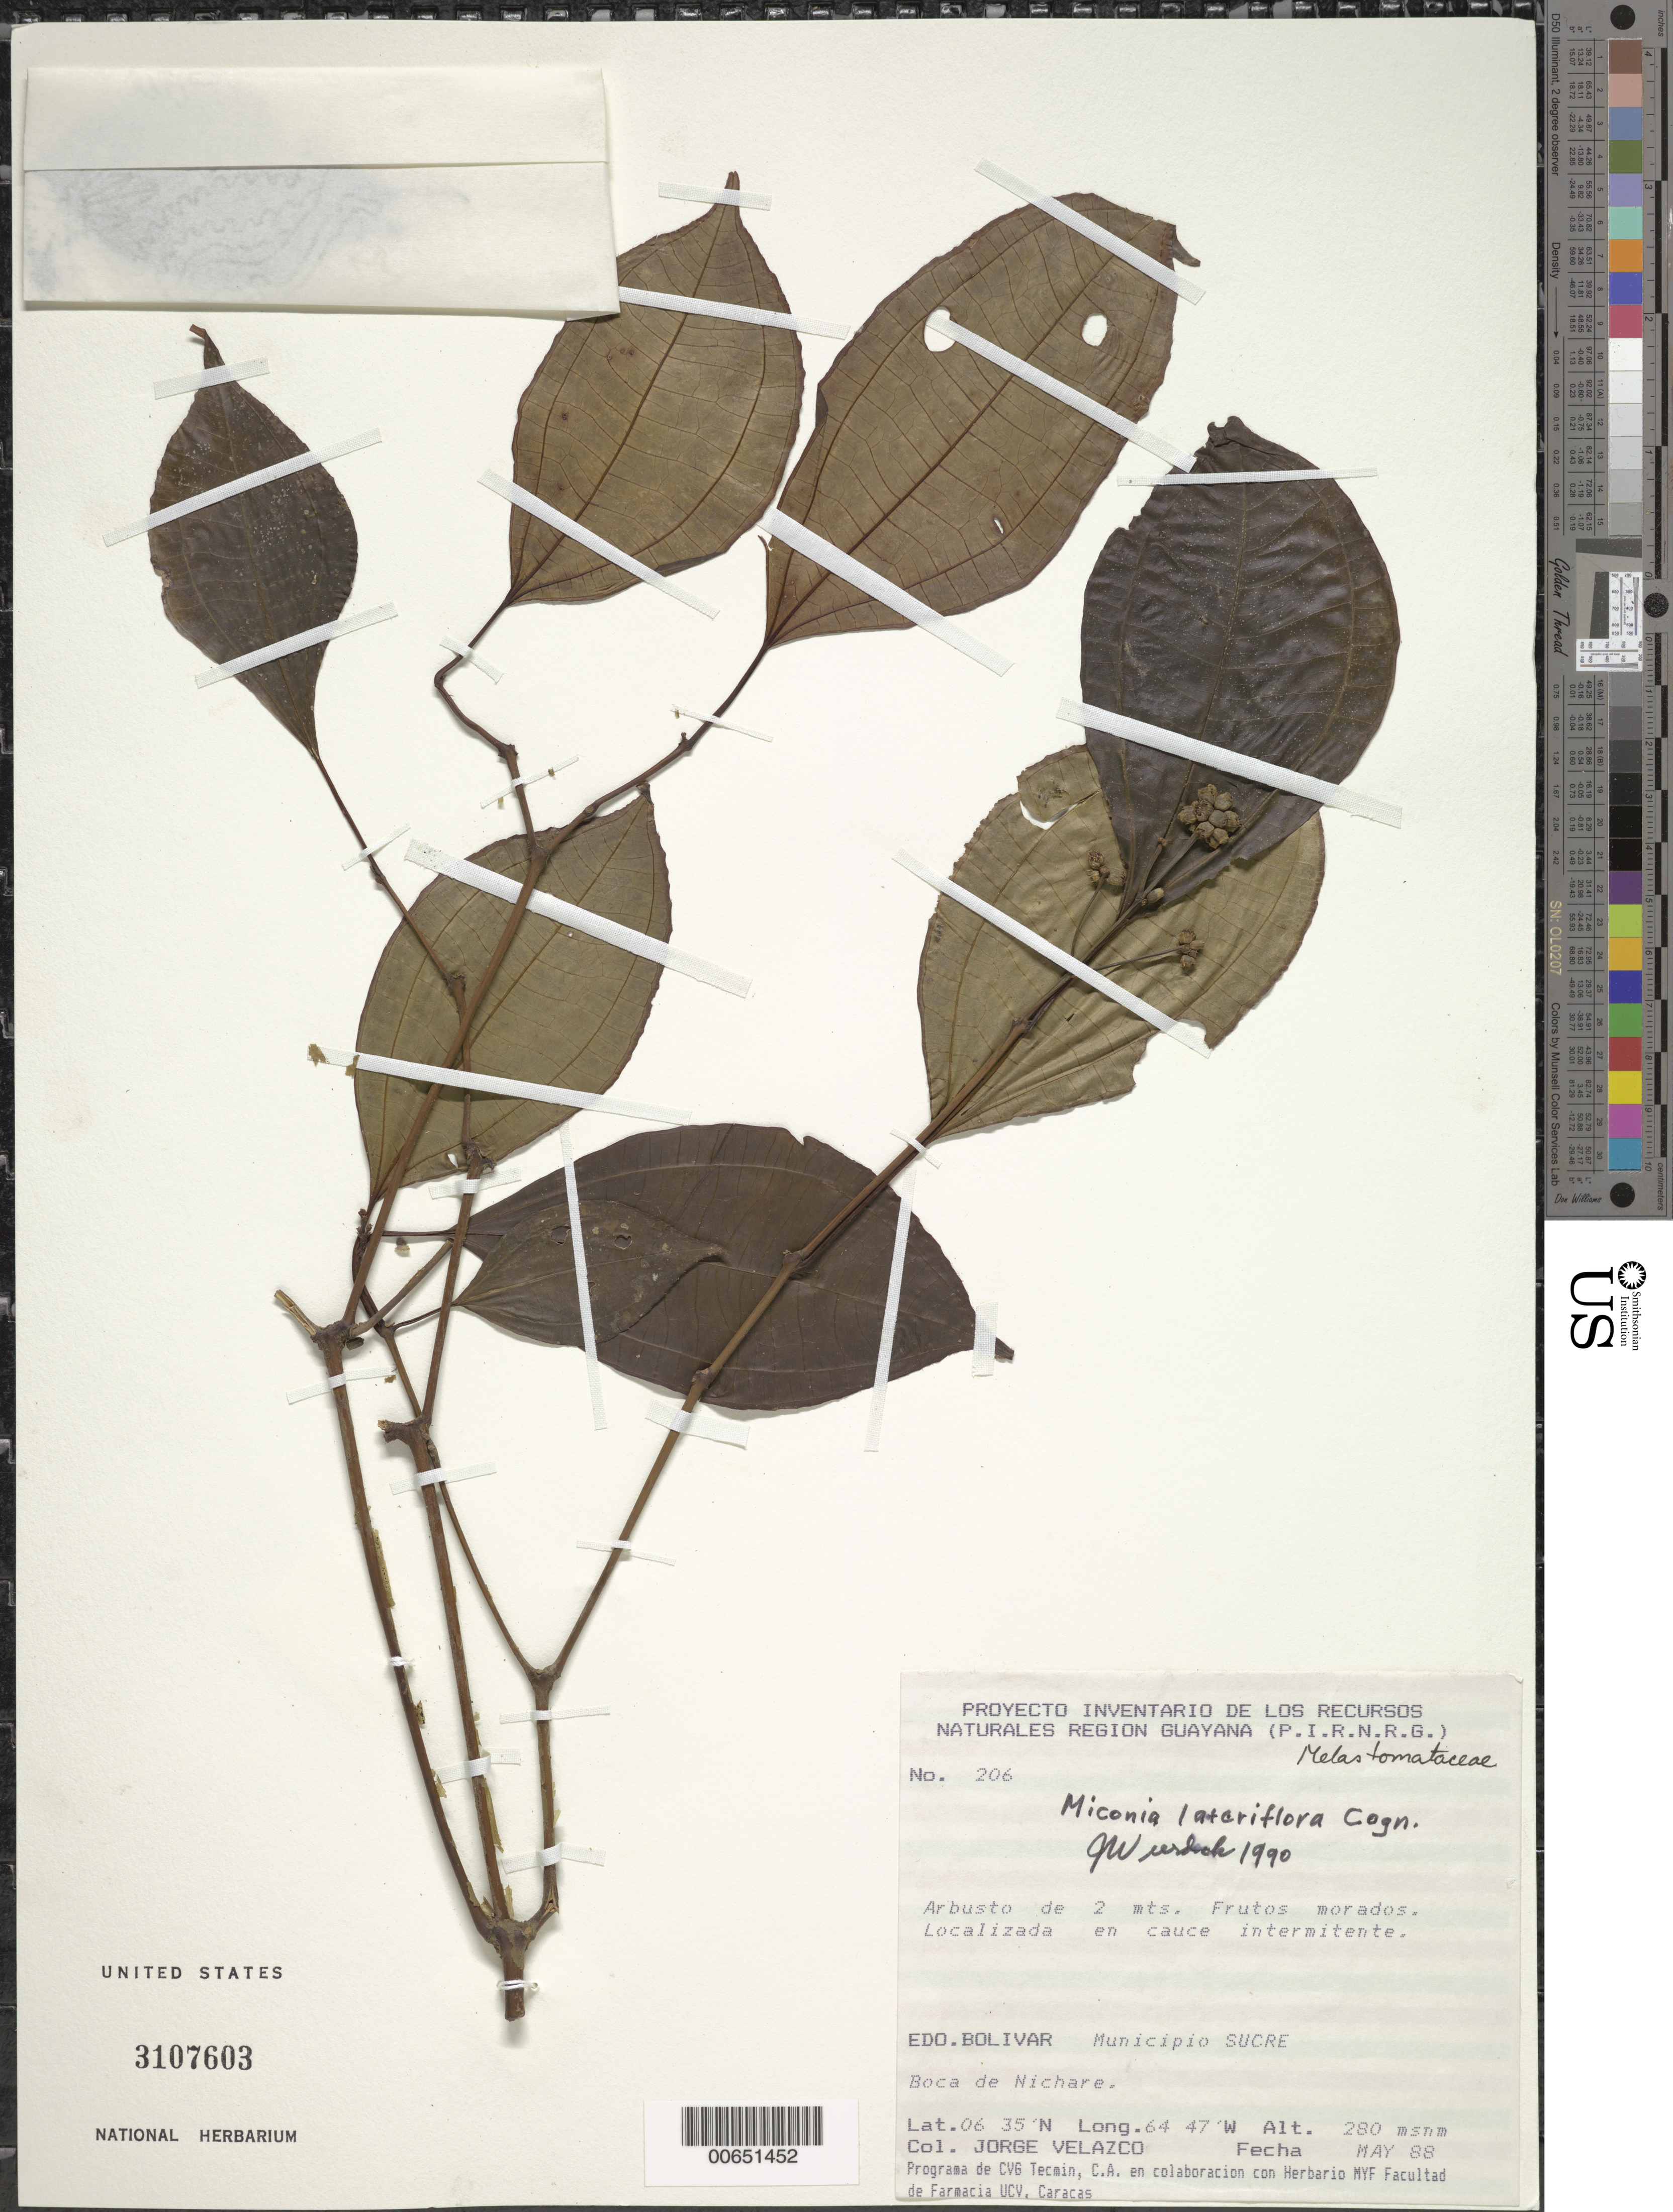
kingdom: Plantae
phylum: Tracheophyta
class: Magnoliopsida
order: Myrtales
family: Melastomataceae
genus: Miconia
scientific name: Miconia lateriflora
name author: Cogn.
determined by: Wurdack, John J., (US), US (UNITED STATES)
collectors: J. Velazco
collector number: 206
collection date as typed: May-88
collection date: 1988-05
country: Venezuela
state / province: Bolívar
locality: Mun. Sucre, Boca de Nichare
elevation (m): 280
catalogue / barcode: US 3107603